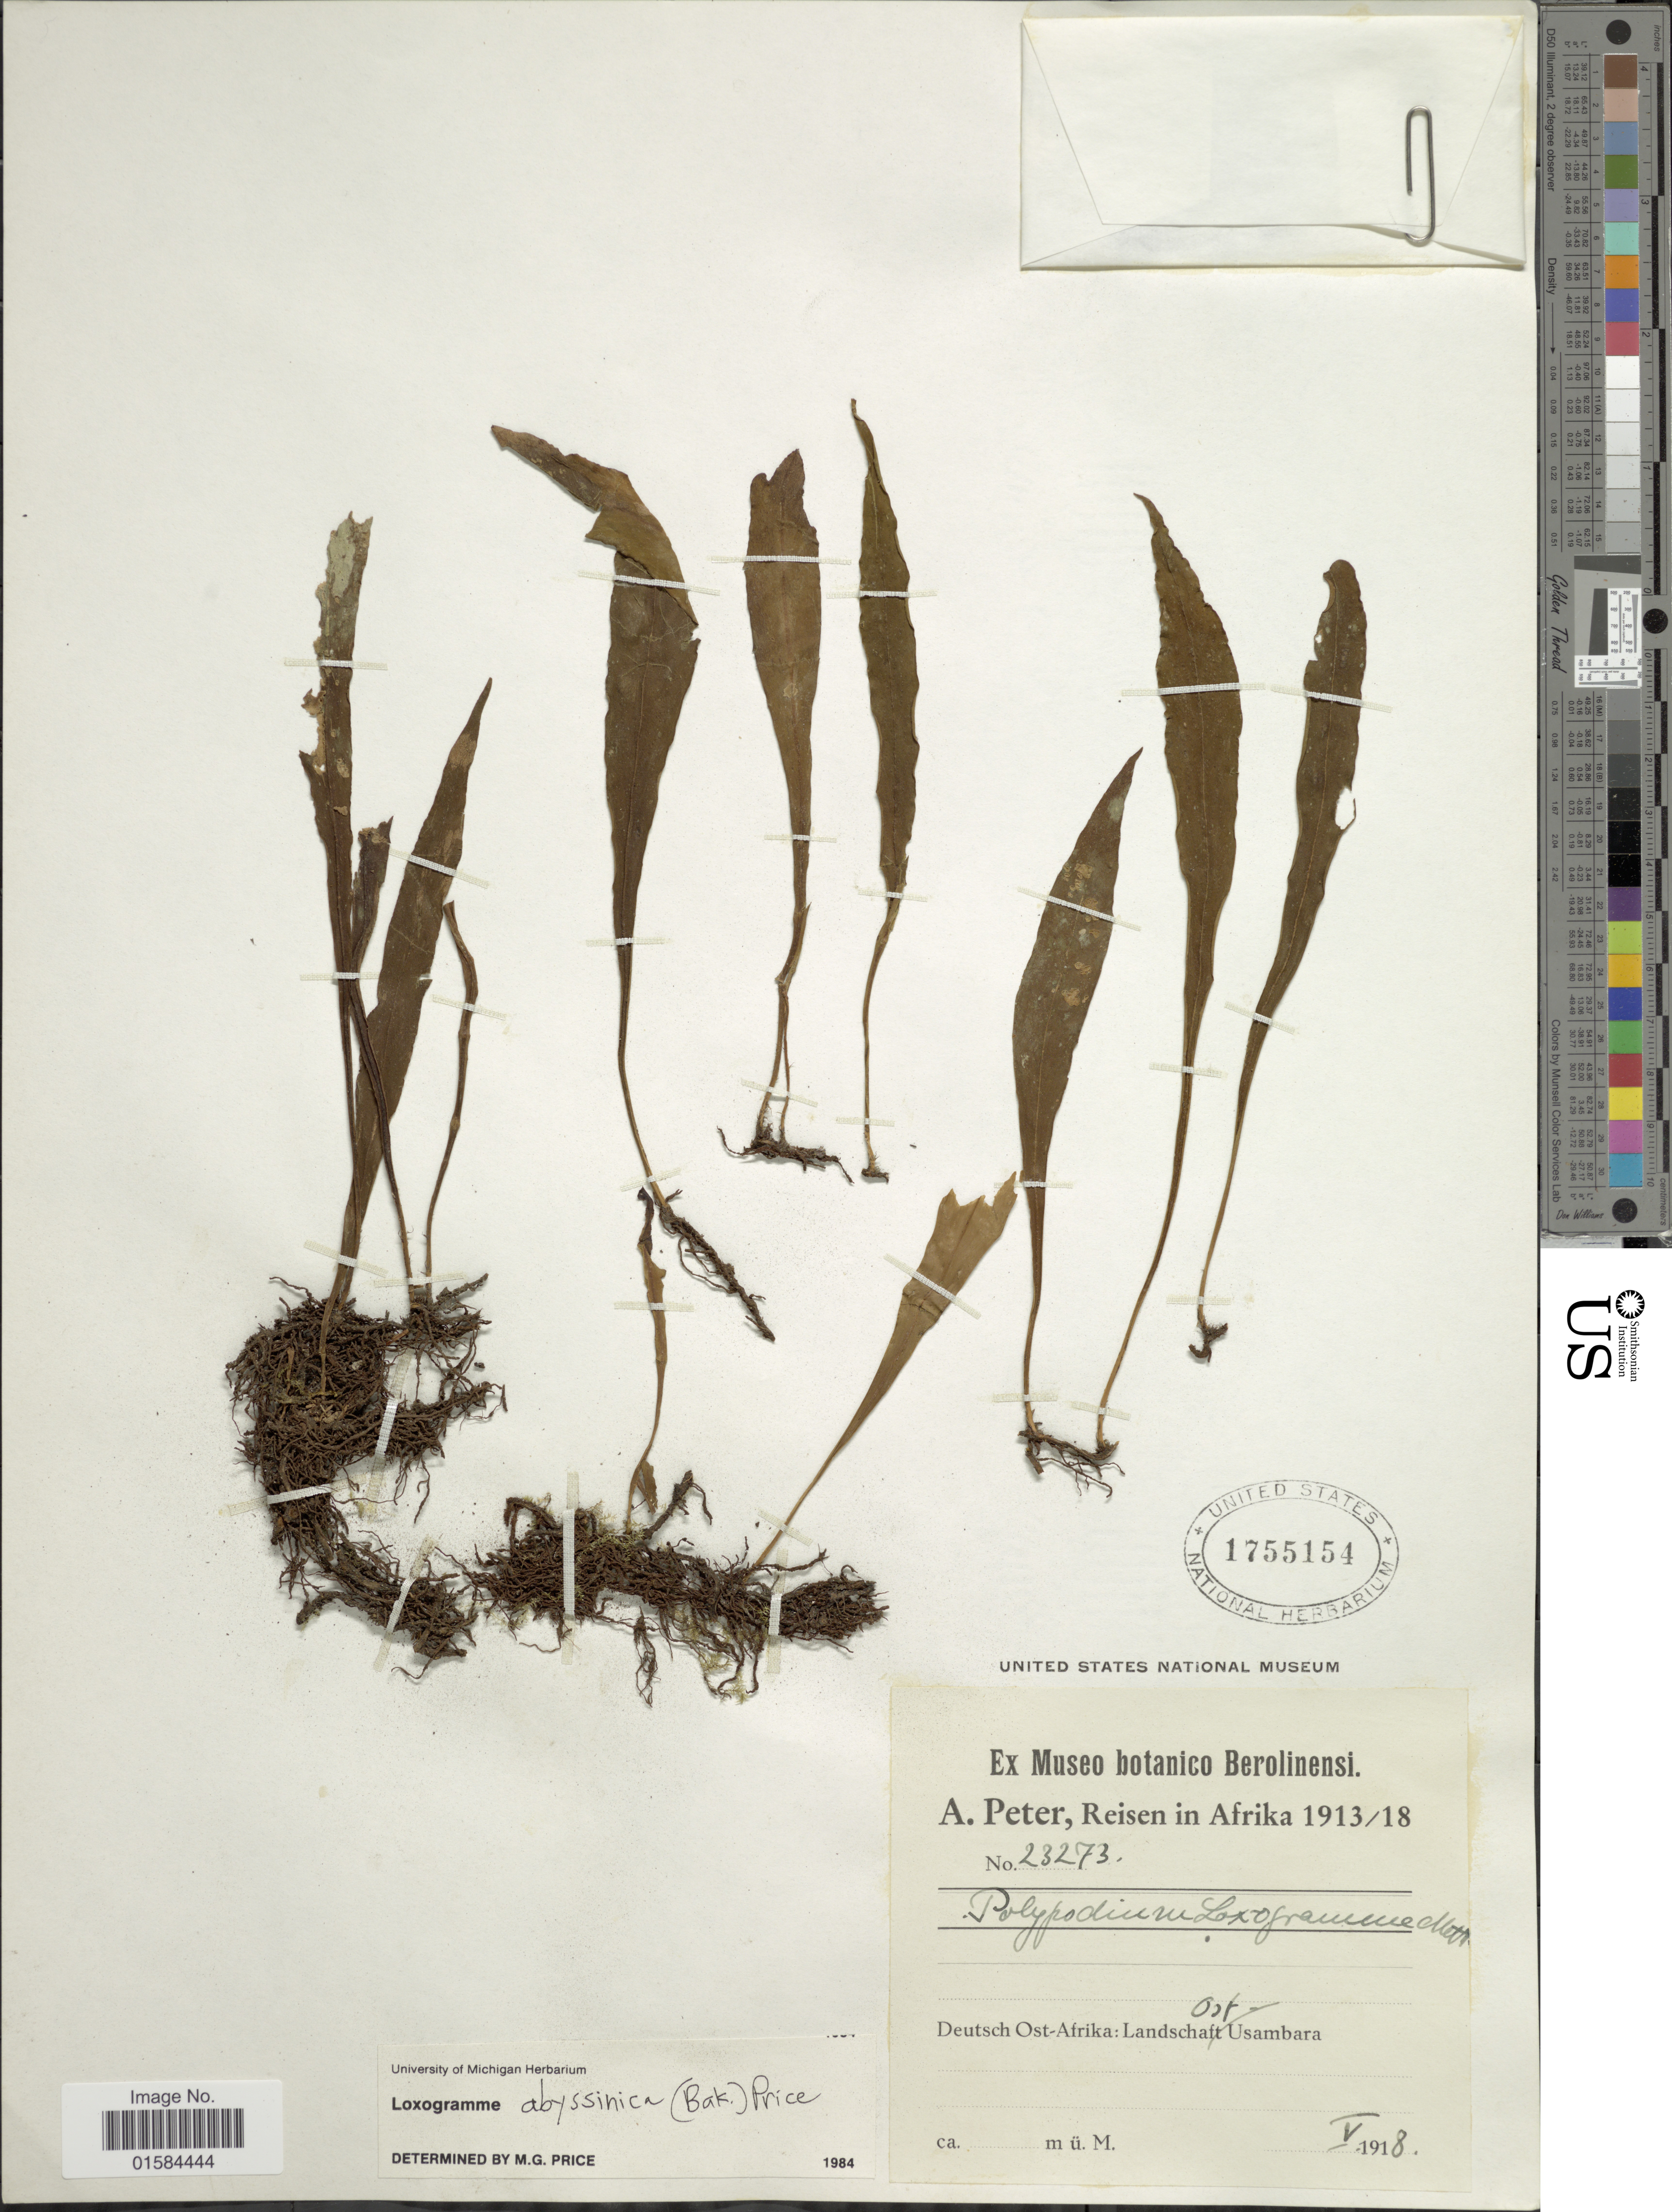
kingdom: Plantae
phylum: Tracheophyta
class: Polypodiopsida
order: Polypodiales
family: Polypodiaceae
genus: Loxogramme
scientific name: Loxogramme abyssinica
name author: (Baker) Price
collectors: A. Peter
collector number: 23273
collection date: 1918-05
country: Tanzania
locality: Deutsch Ost-Afrika: Landschaft Ost-Usambara [German East Africa: East Usambara]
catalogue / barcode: US 1755154